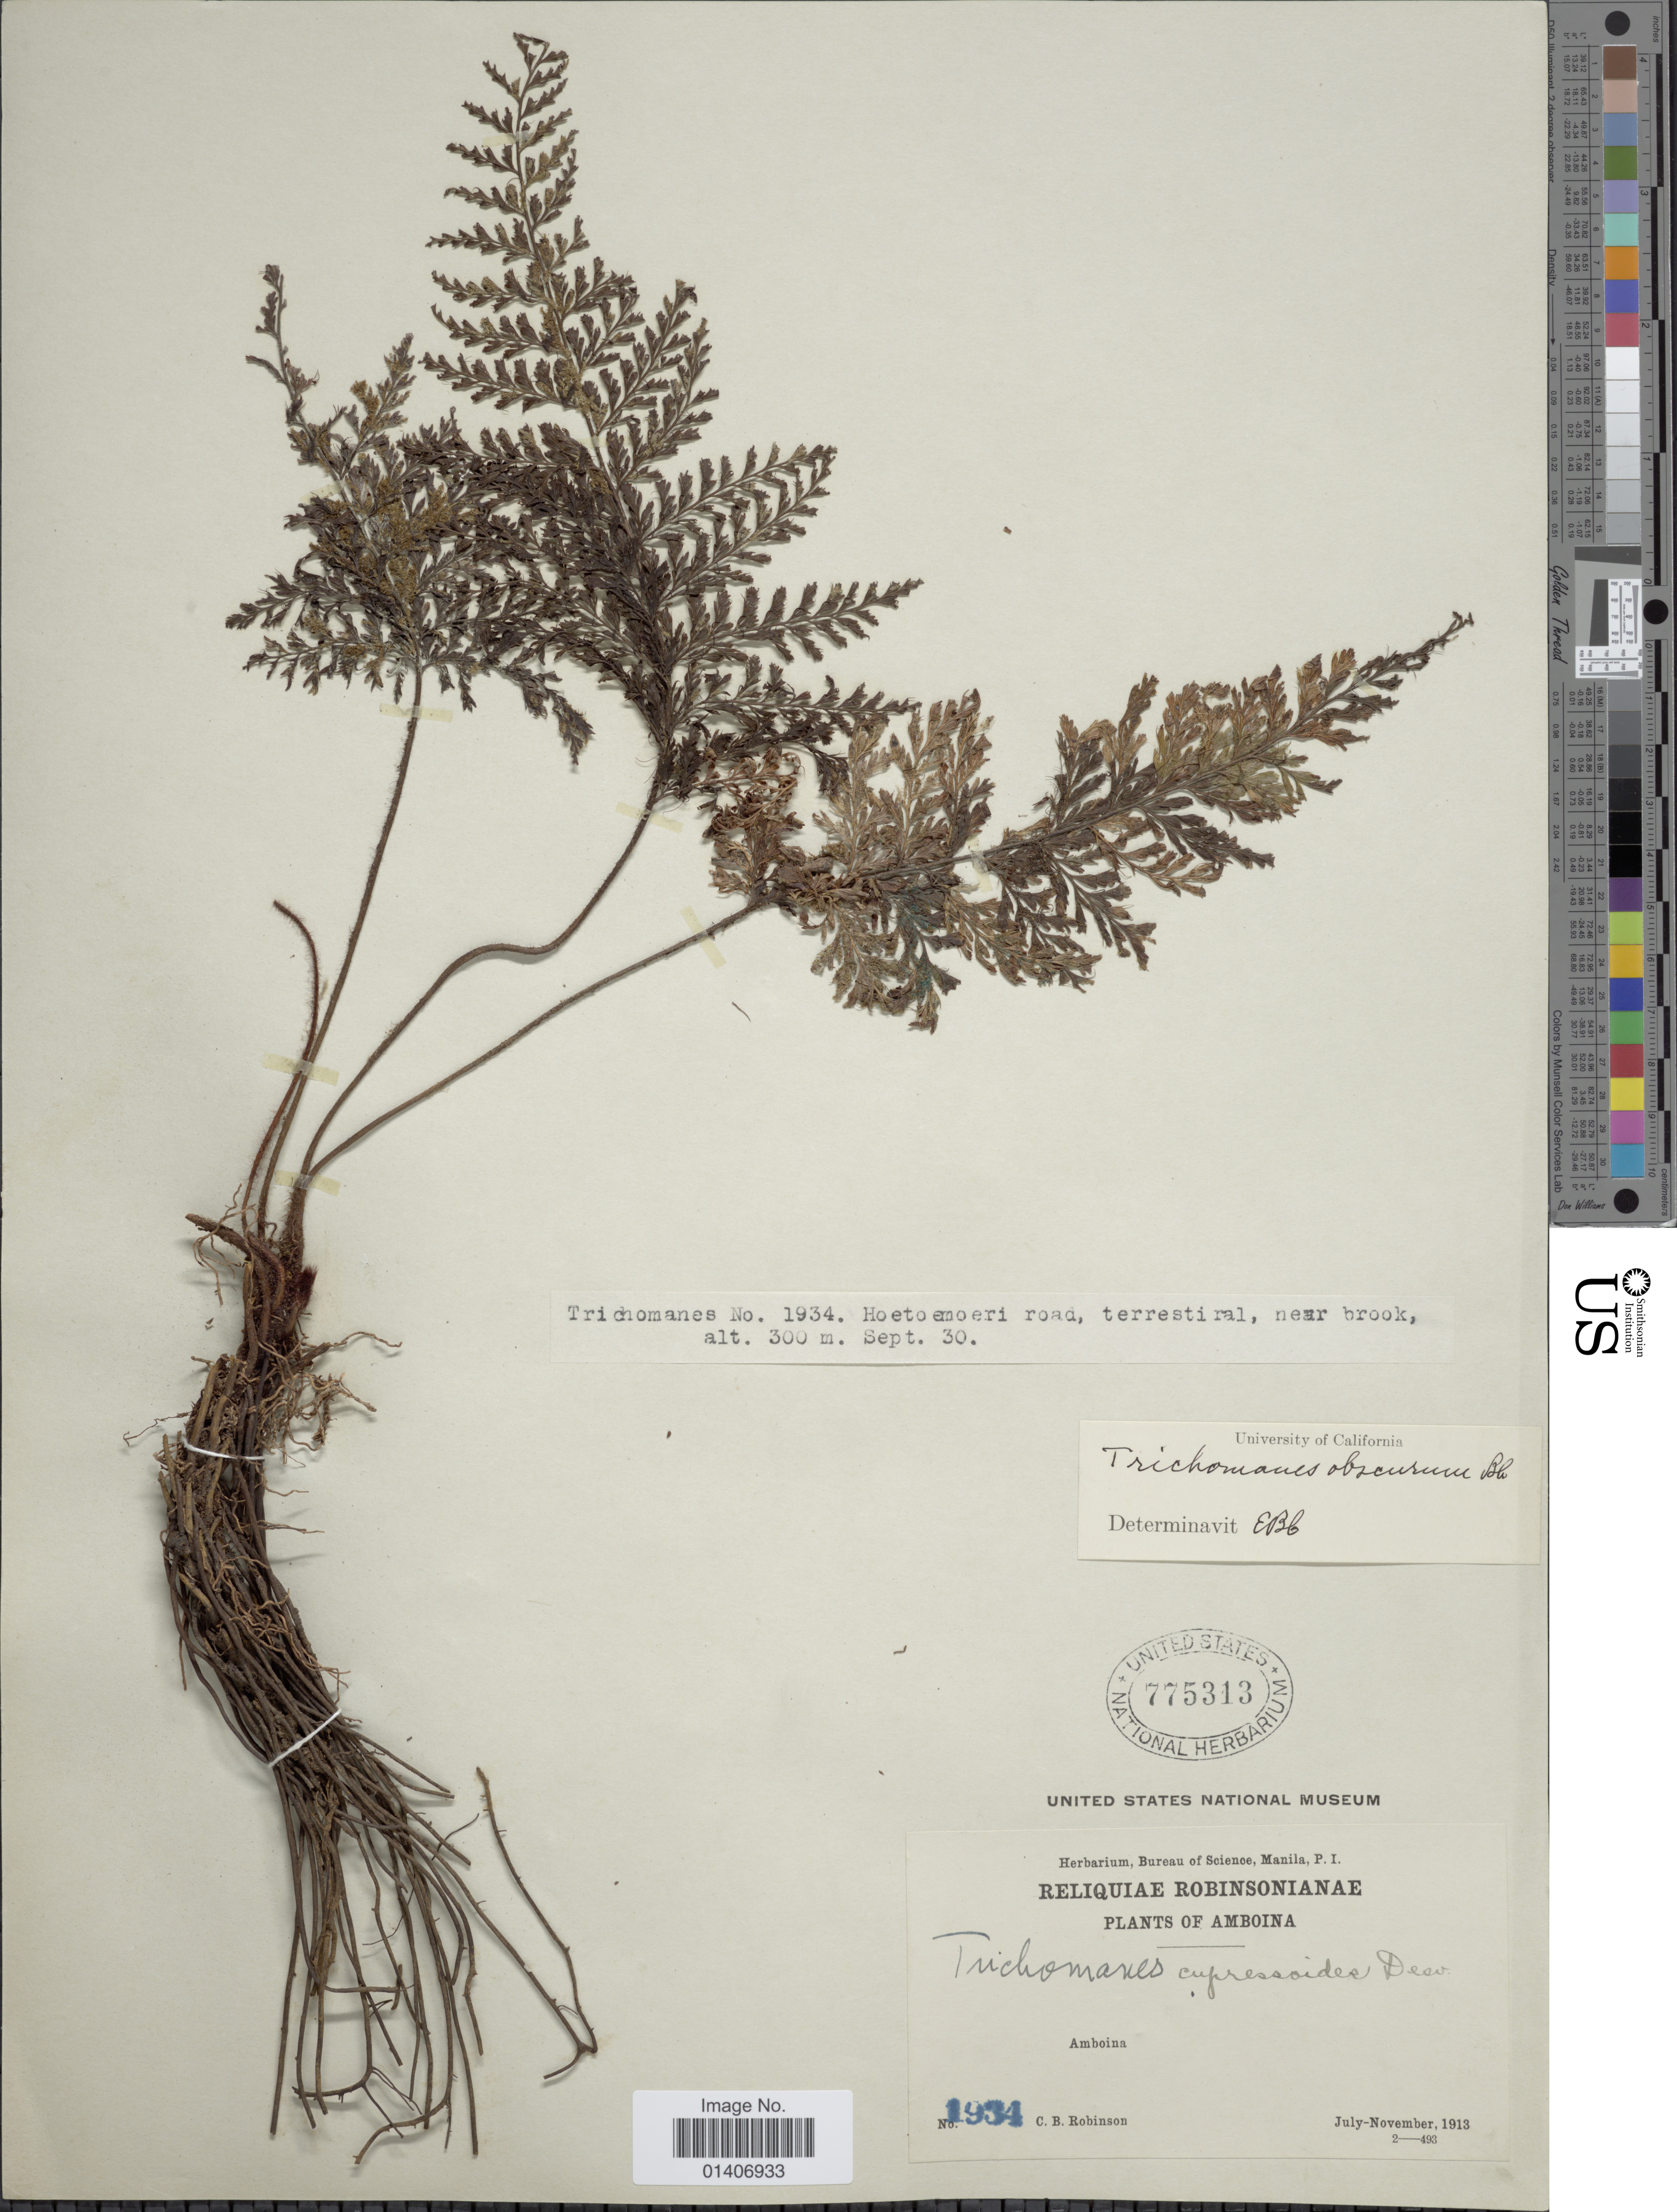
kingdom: Plantae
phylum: Tracheophyta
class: Polypodiopsida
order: Hymenophyllales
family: Hymenophyllaceae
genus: Abrodictyum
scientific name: Abrodictyum obscurum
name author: (Blume) Ebihara & K. Iwats.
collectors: C. R. Robinson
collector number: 1934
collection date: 1913-09-30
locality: Hoetoemoeri road, terrestiral, near brook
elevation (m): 300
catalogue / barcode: US 775313